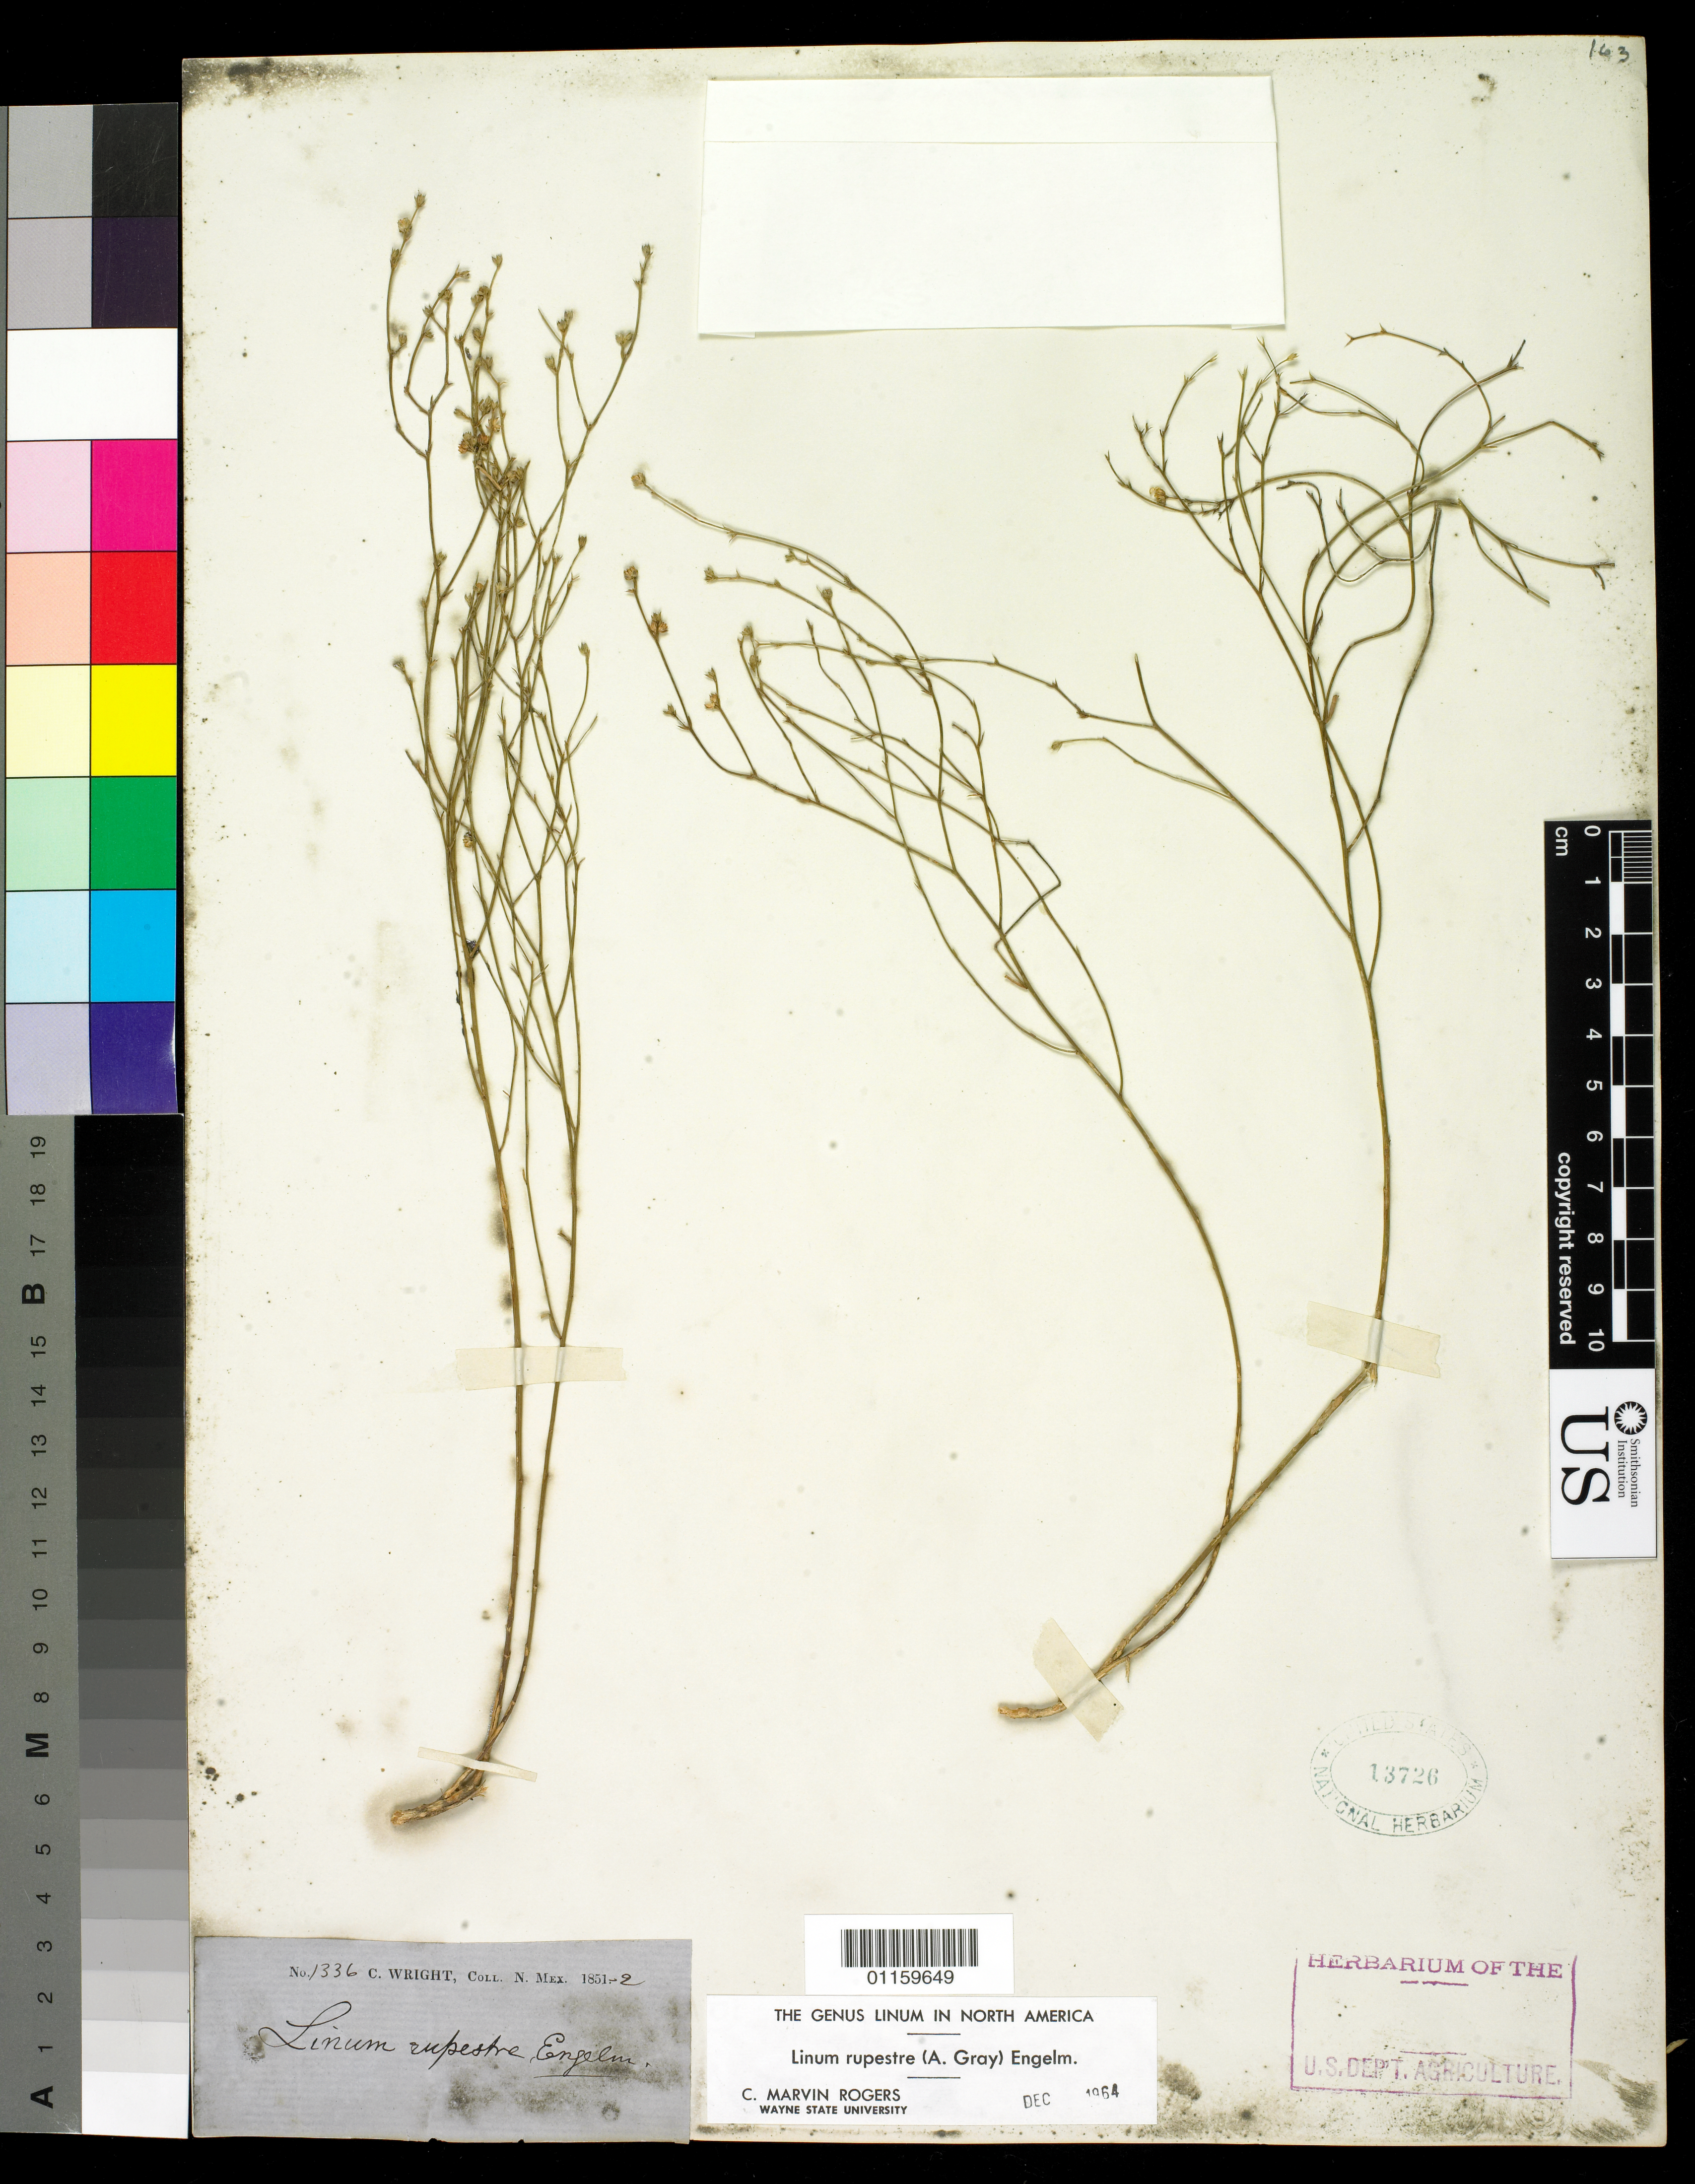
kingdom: Plantae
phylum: Tracheophyta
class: Magnoliopsida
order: Malpighiales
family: Linaceae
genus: Linum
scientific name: Linum rupestre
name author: (A. Gray) Engelm. ex A. Gray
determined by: Rogers, C. M.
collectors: C. Wright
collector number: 1336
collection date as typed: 1852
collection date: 1852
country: United States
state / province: New Mexico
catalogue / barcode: US 13726